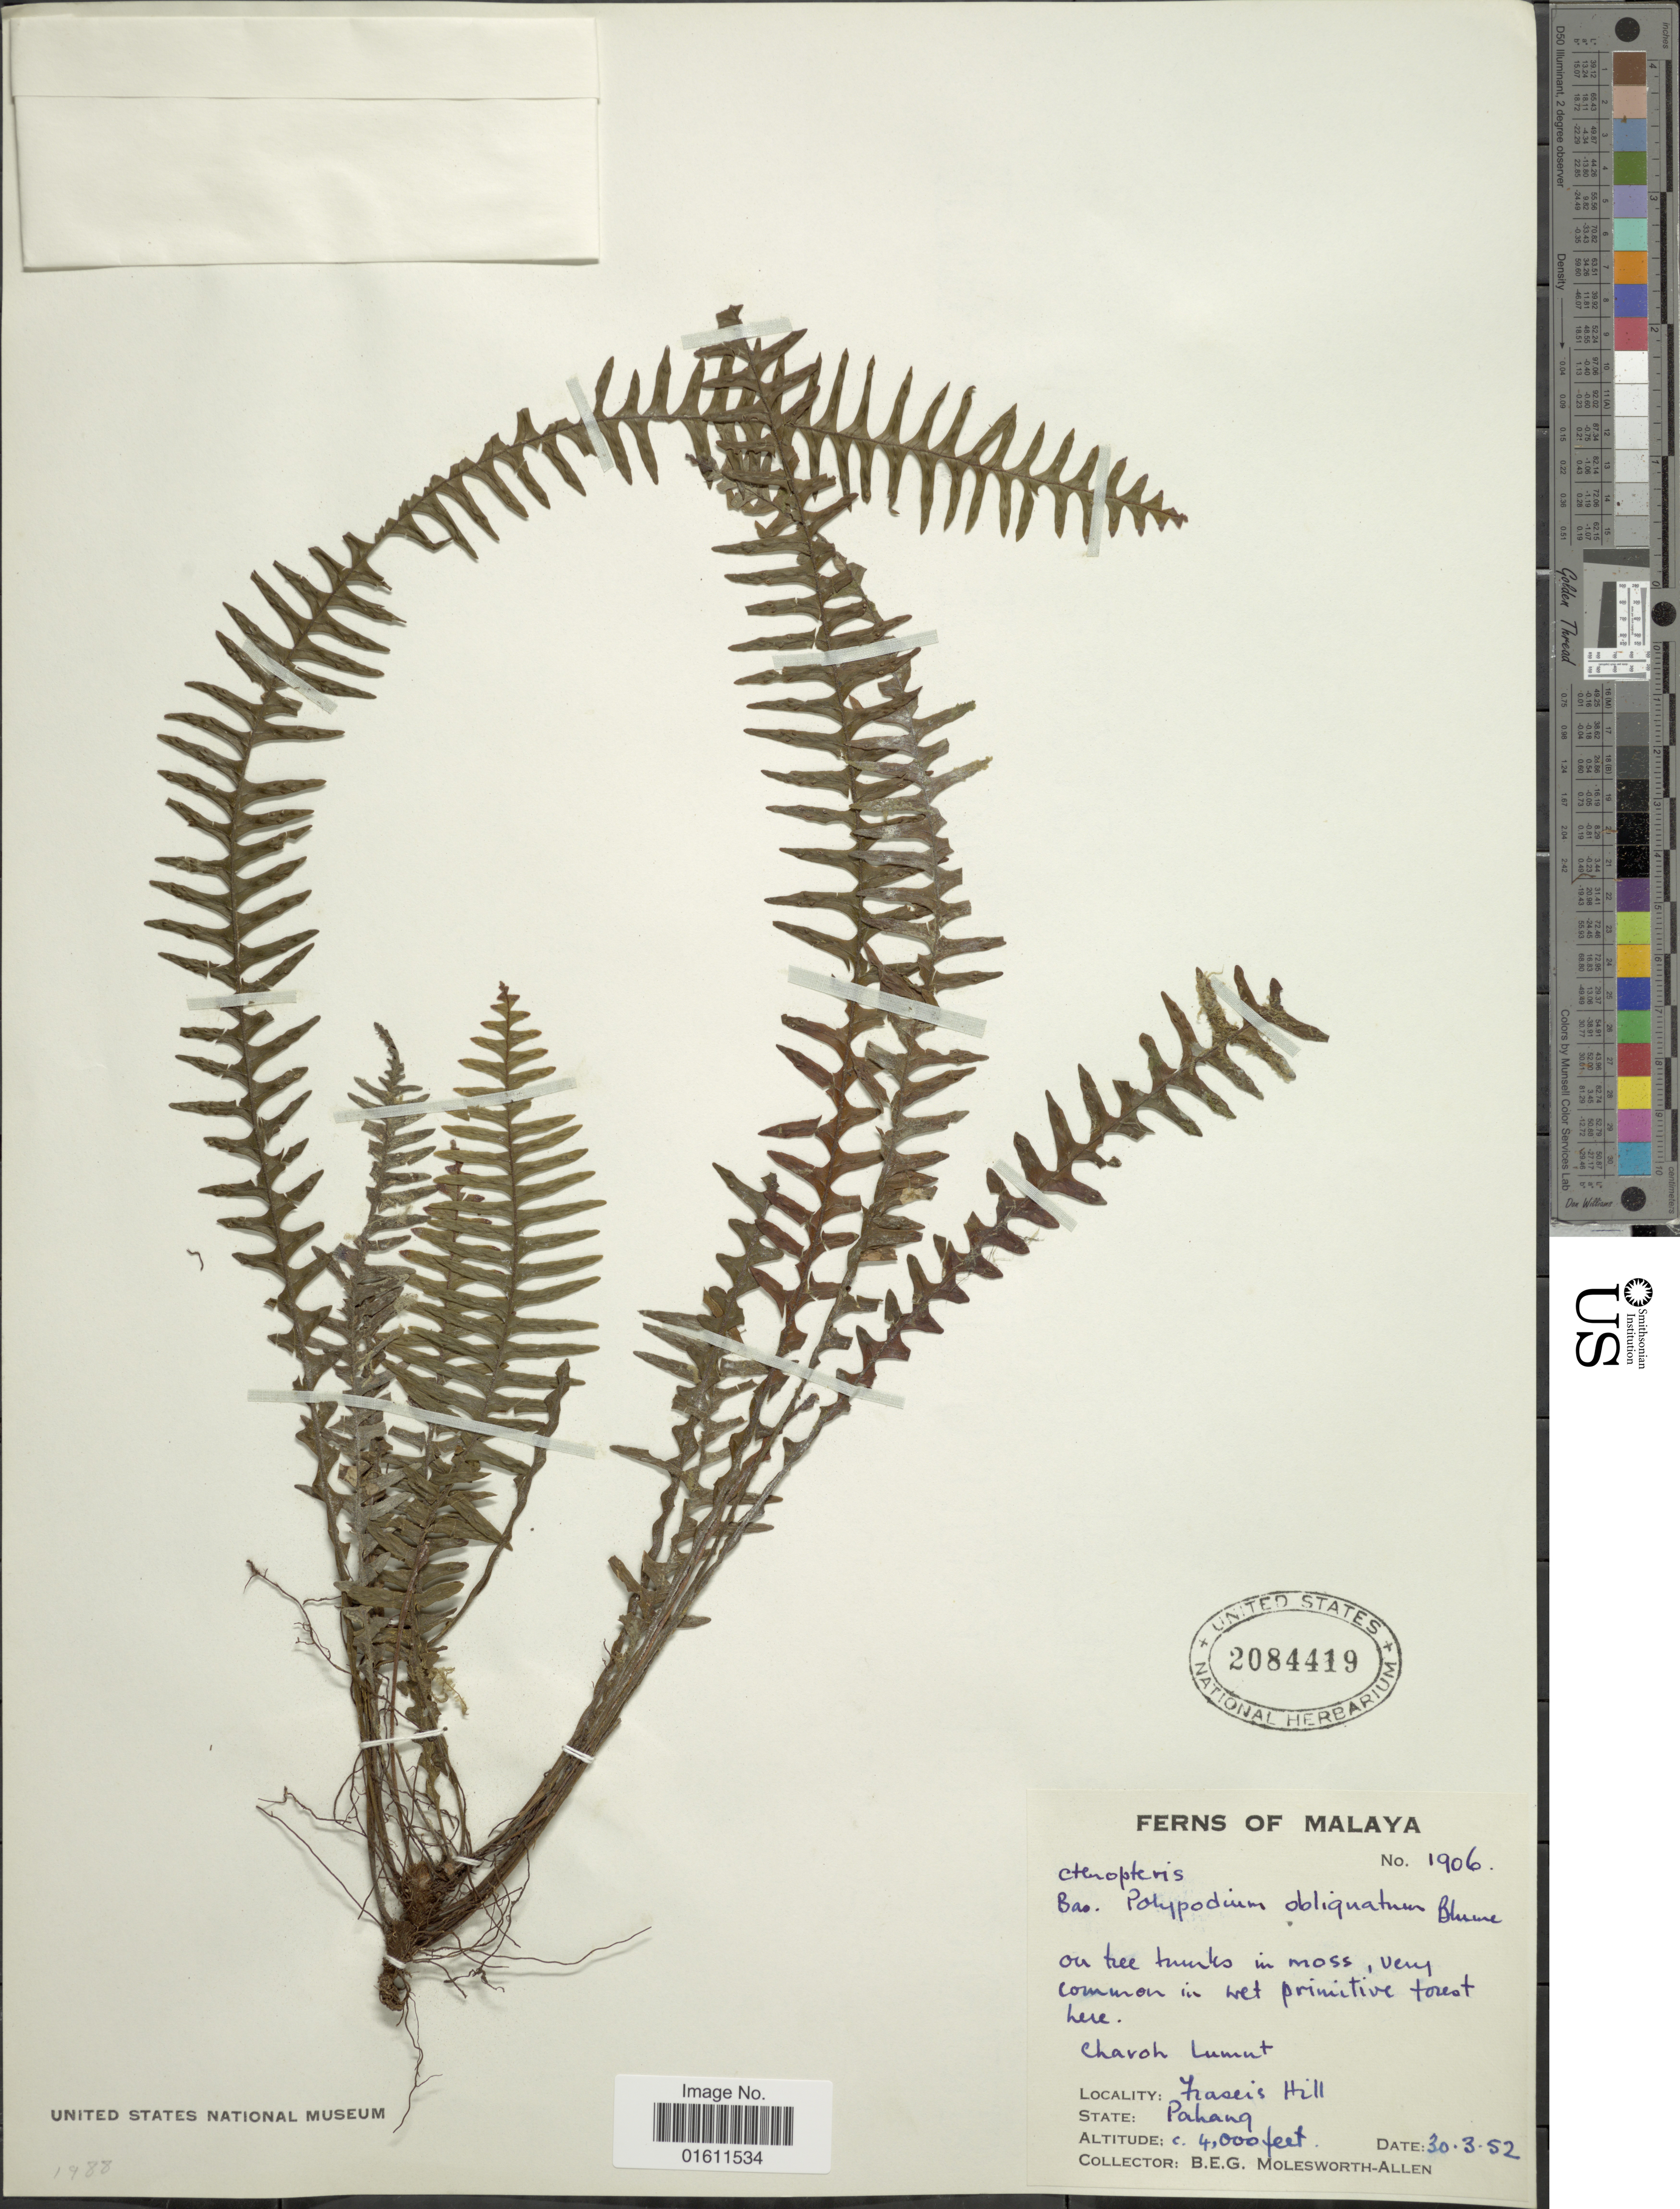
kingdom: Plantae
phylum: Tracheophyta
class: Polypodiopsida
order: Polypodiales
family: Polypodiaceae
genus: Prosaptia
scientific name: Prosaptia obliquata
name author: (Blume) Mett.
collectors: B. E. G. Molesworth-Allen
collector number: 1906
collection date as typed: Transcribed d/m/y: 30/3/52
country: Malaysia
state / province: Pahang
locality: Fraser's Hill.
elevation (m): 1219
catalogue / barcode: US 2084419